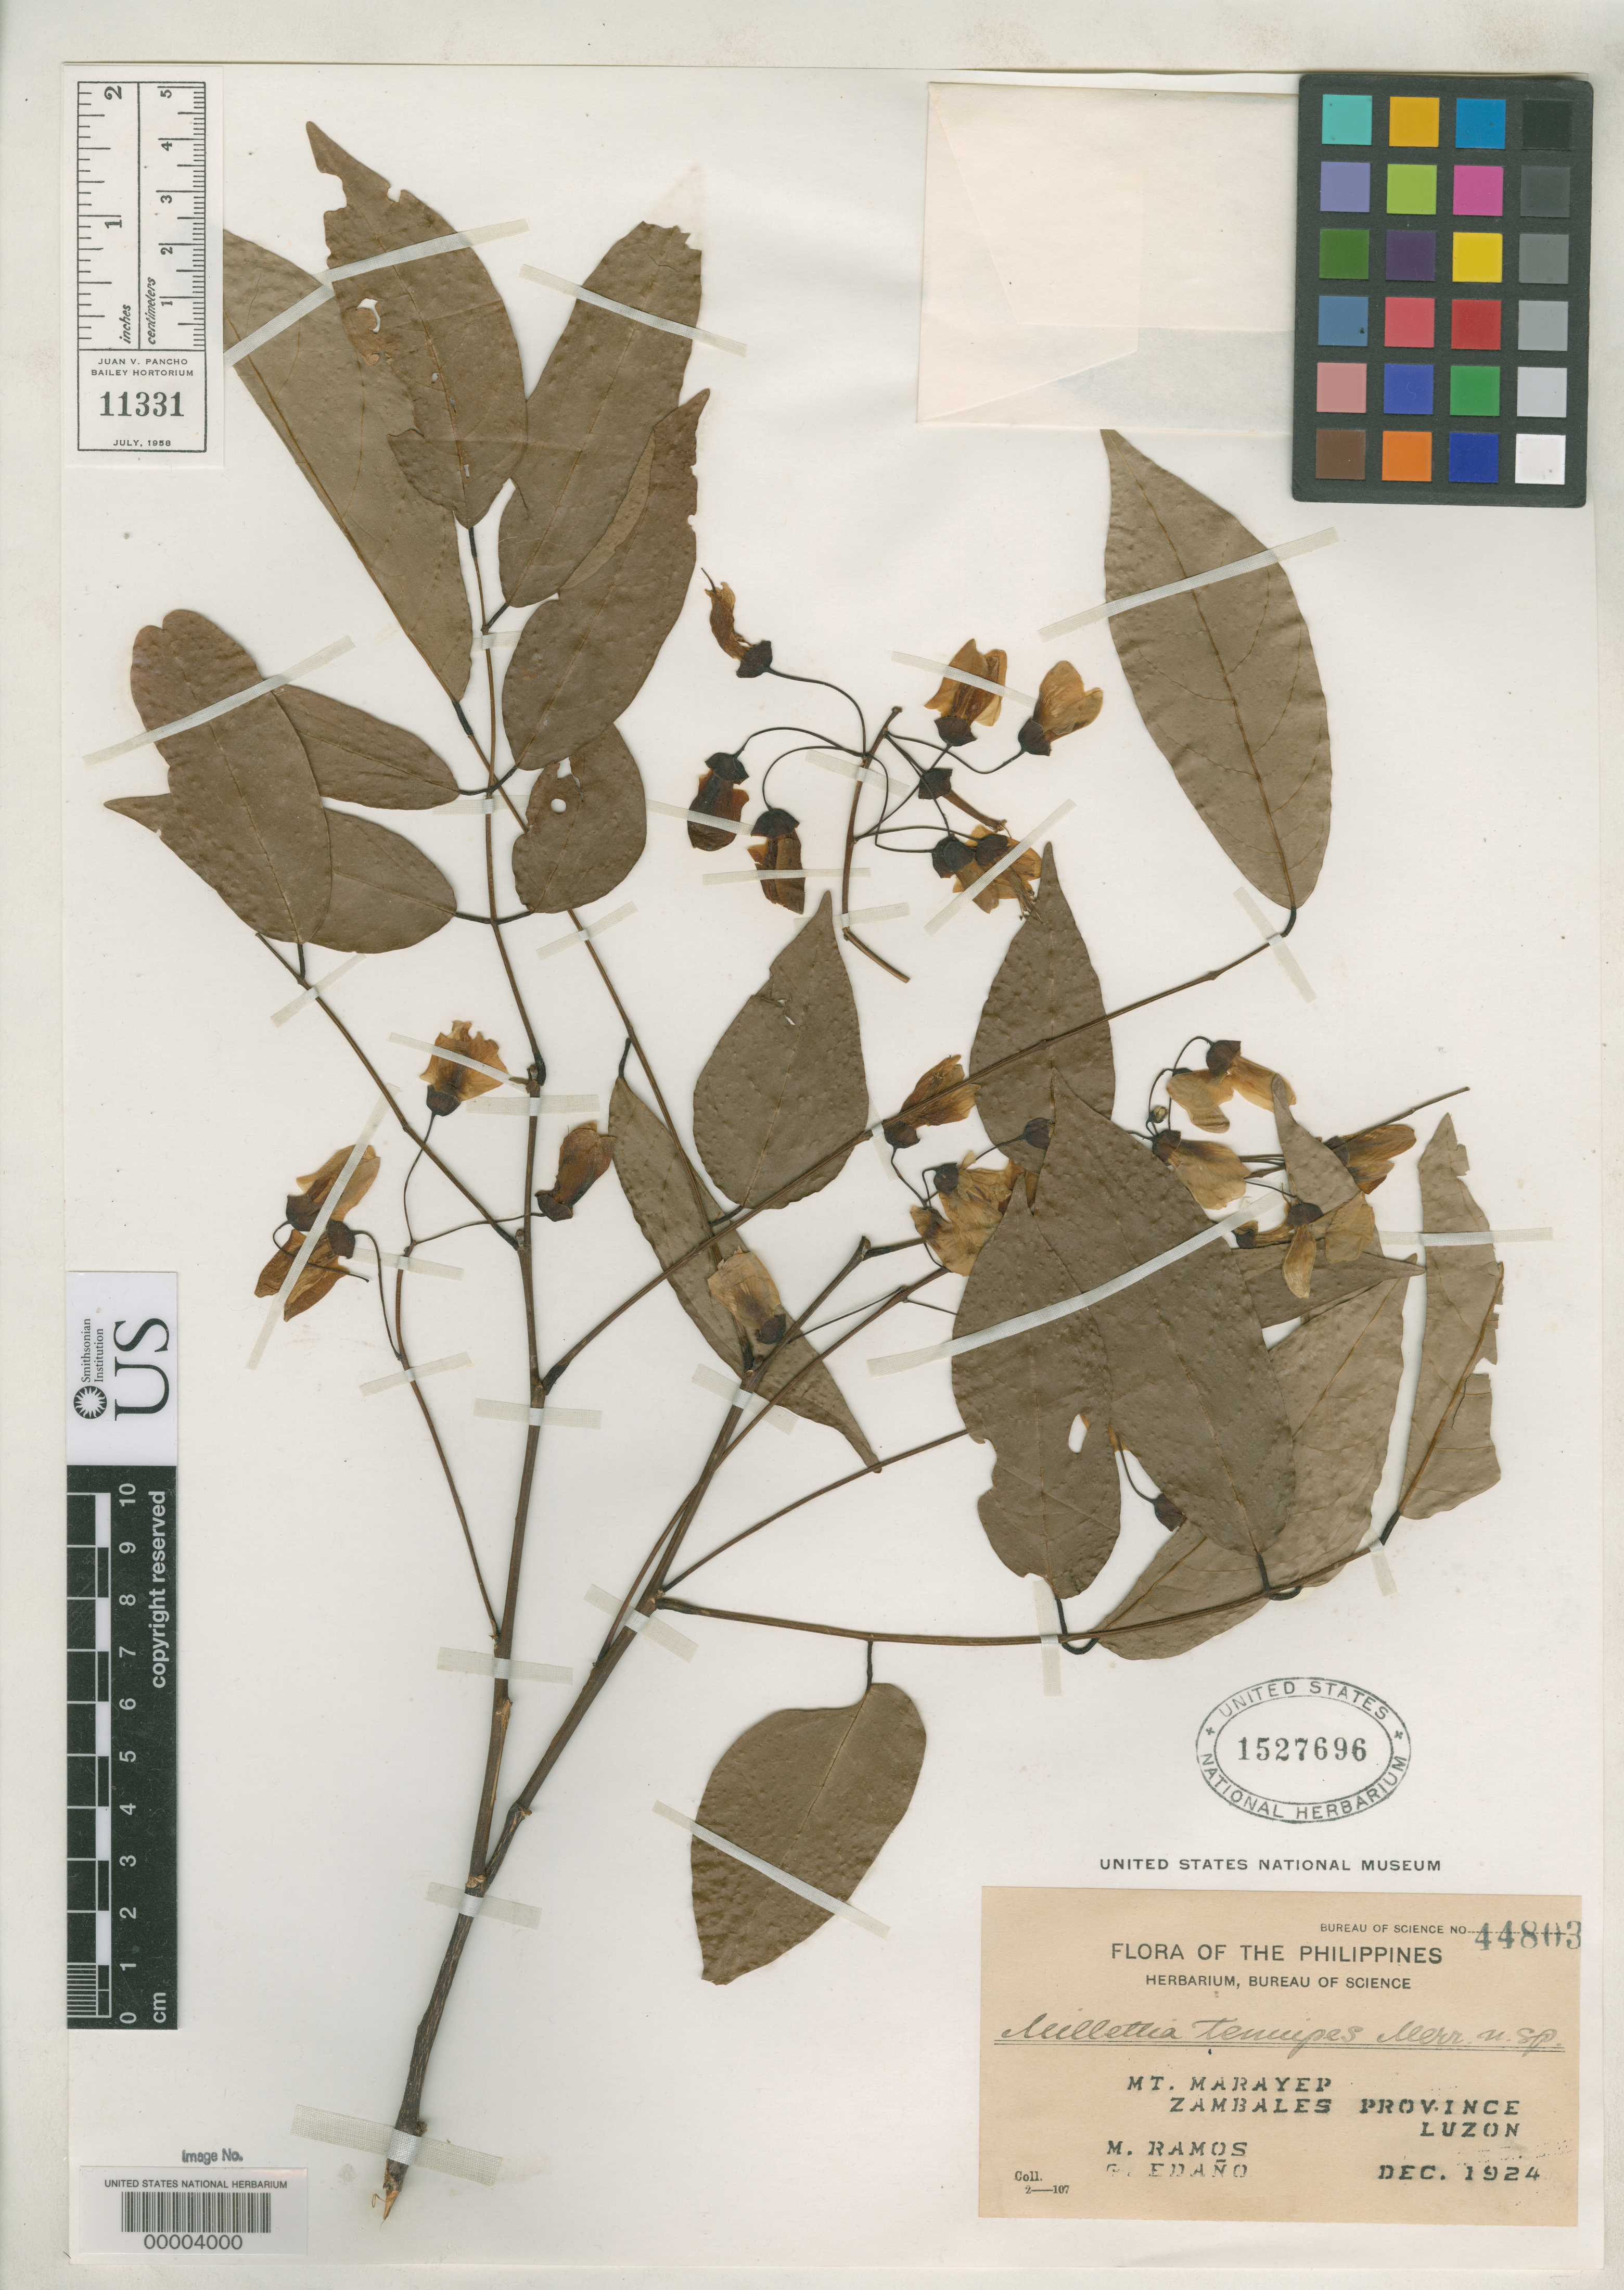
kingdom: Plantae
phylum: Tracheophyta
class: Magnoliopsida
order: Fabales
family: Fabaceae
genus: Millettia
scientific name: Millettia tenuipes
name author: Merr.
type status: Isotype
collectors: M. Ramos & G. E. Edaño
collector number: Bur. Sci. 44803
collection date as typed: Dec 1924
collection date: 1924-12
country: Philippines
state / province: Central Luzon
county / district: Zambales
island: Luzon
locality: Mt. Marayep.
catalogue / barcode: US 1527696